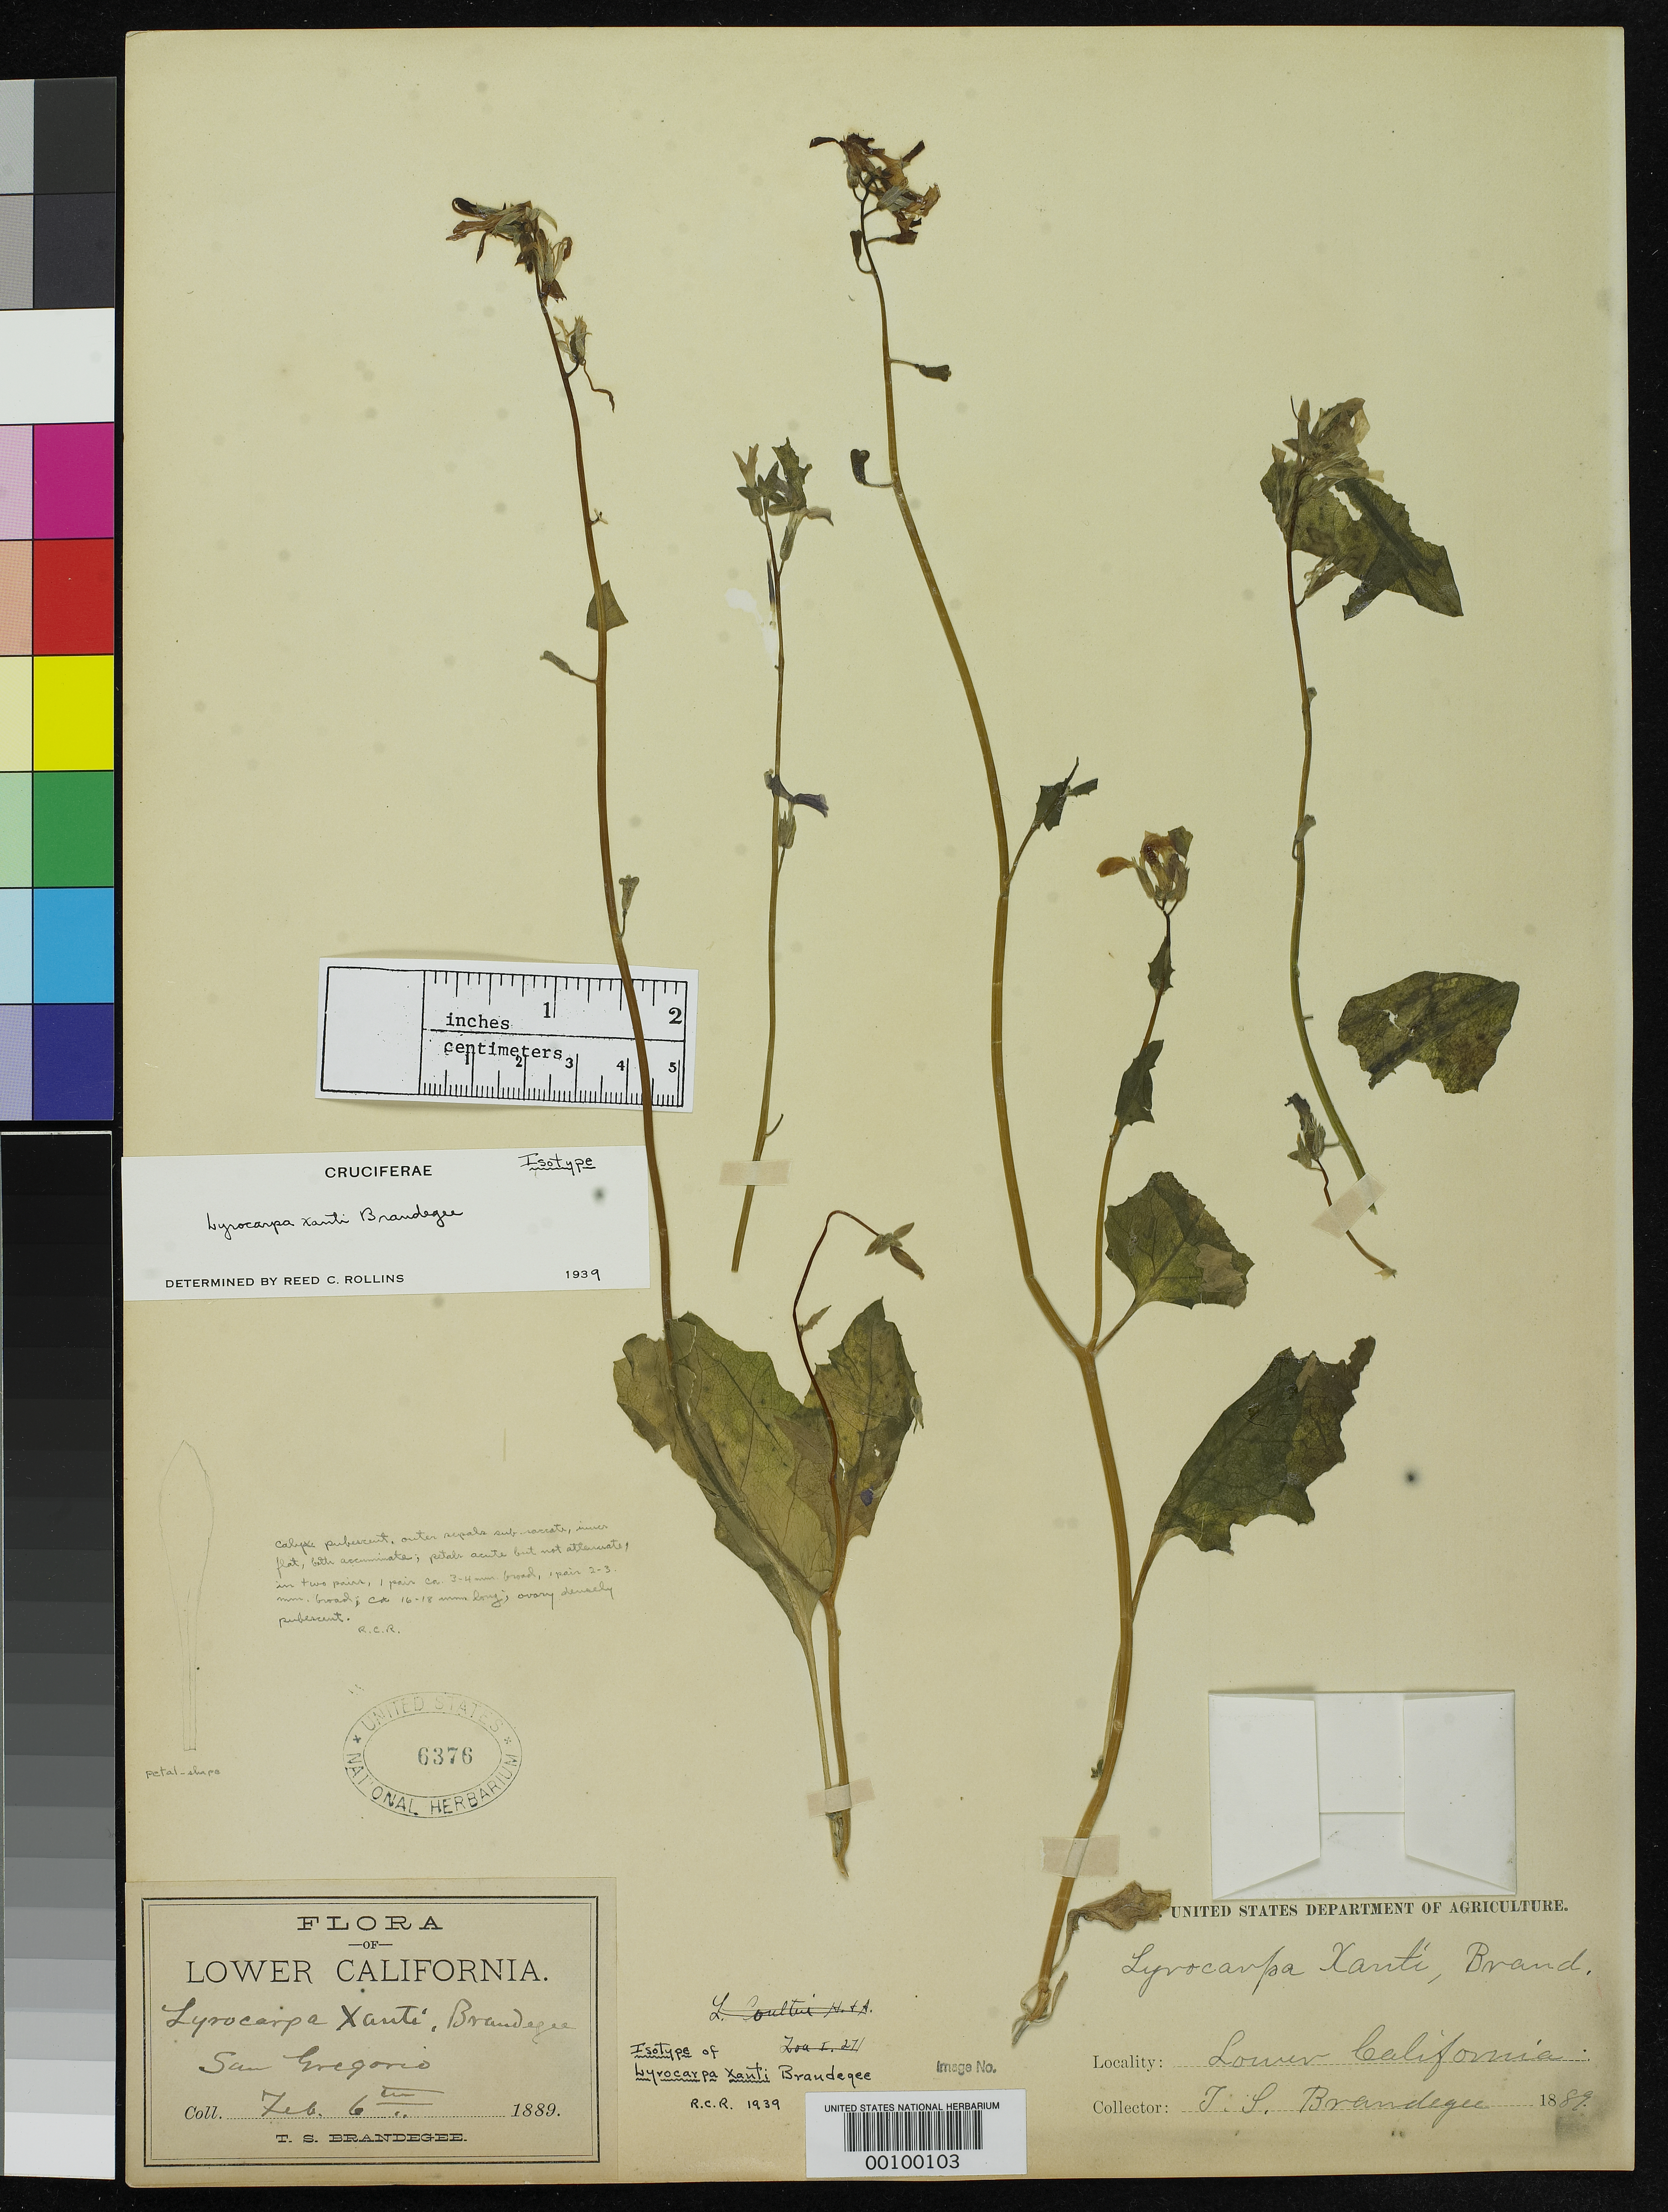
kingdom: Plantae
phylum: Tracheophyta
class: Magnoliopsida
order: Brassicales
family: Brassicaceae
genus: Lyrocarpa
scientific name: Lyrocarpa xanti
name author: Brandegee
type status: Isosyntype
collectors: T. S. Brandegee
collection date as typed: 06 Feb 1889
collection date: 1889-02-06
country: Mexico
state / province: Baja California Norte / Baja California Sur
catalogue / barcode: US 6376